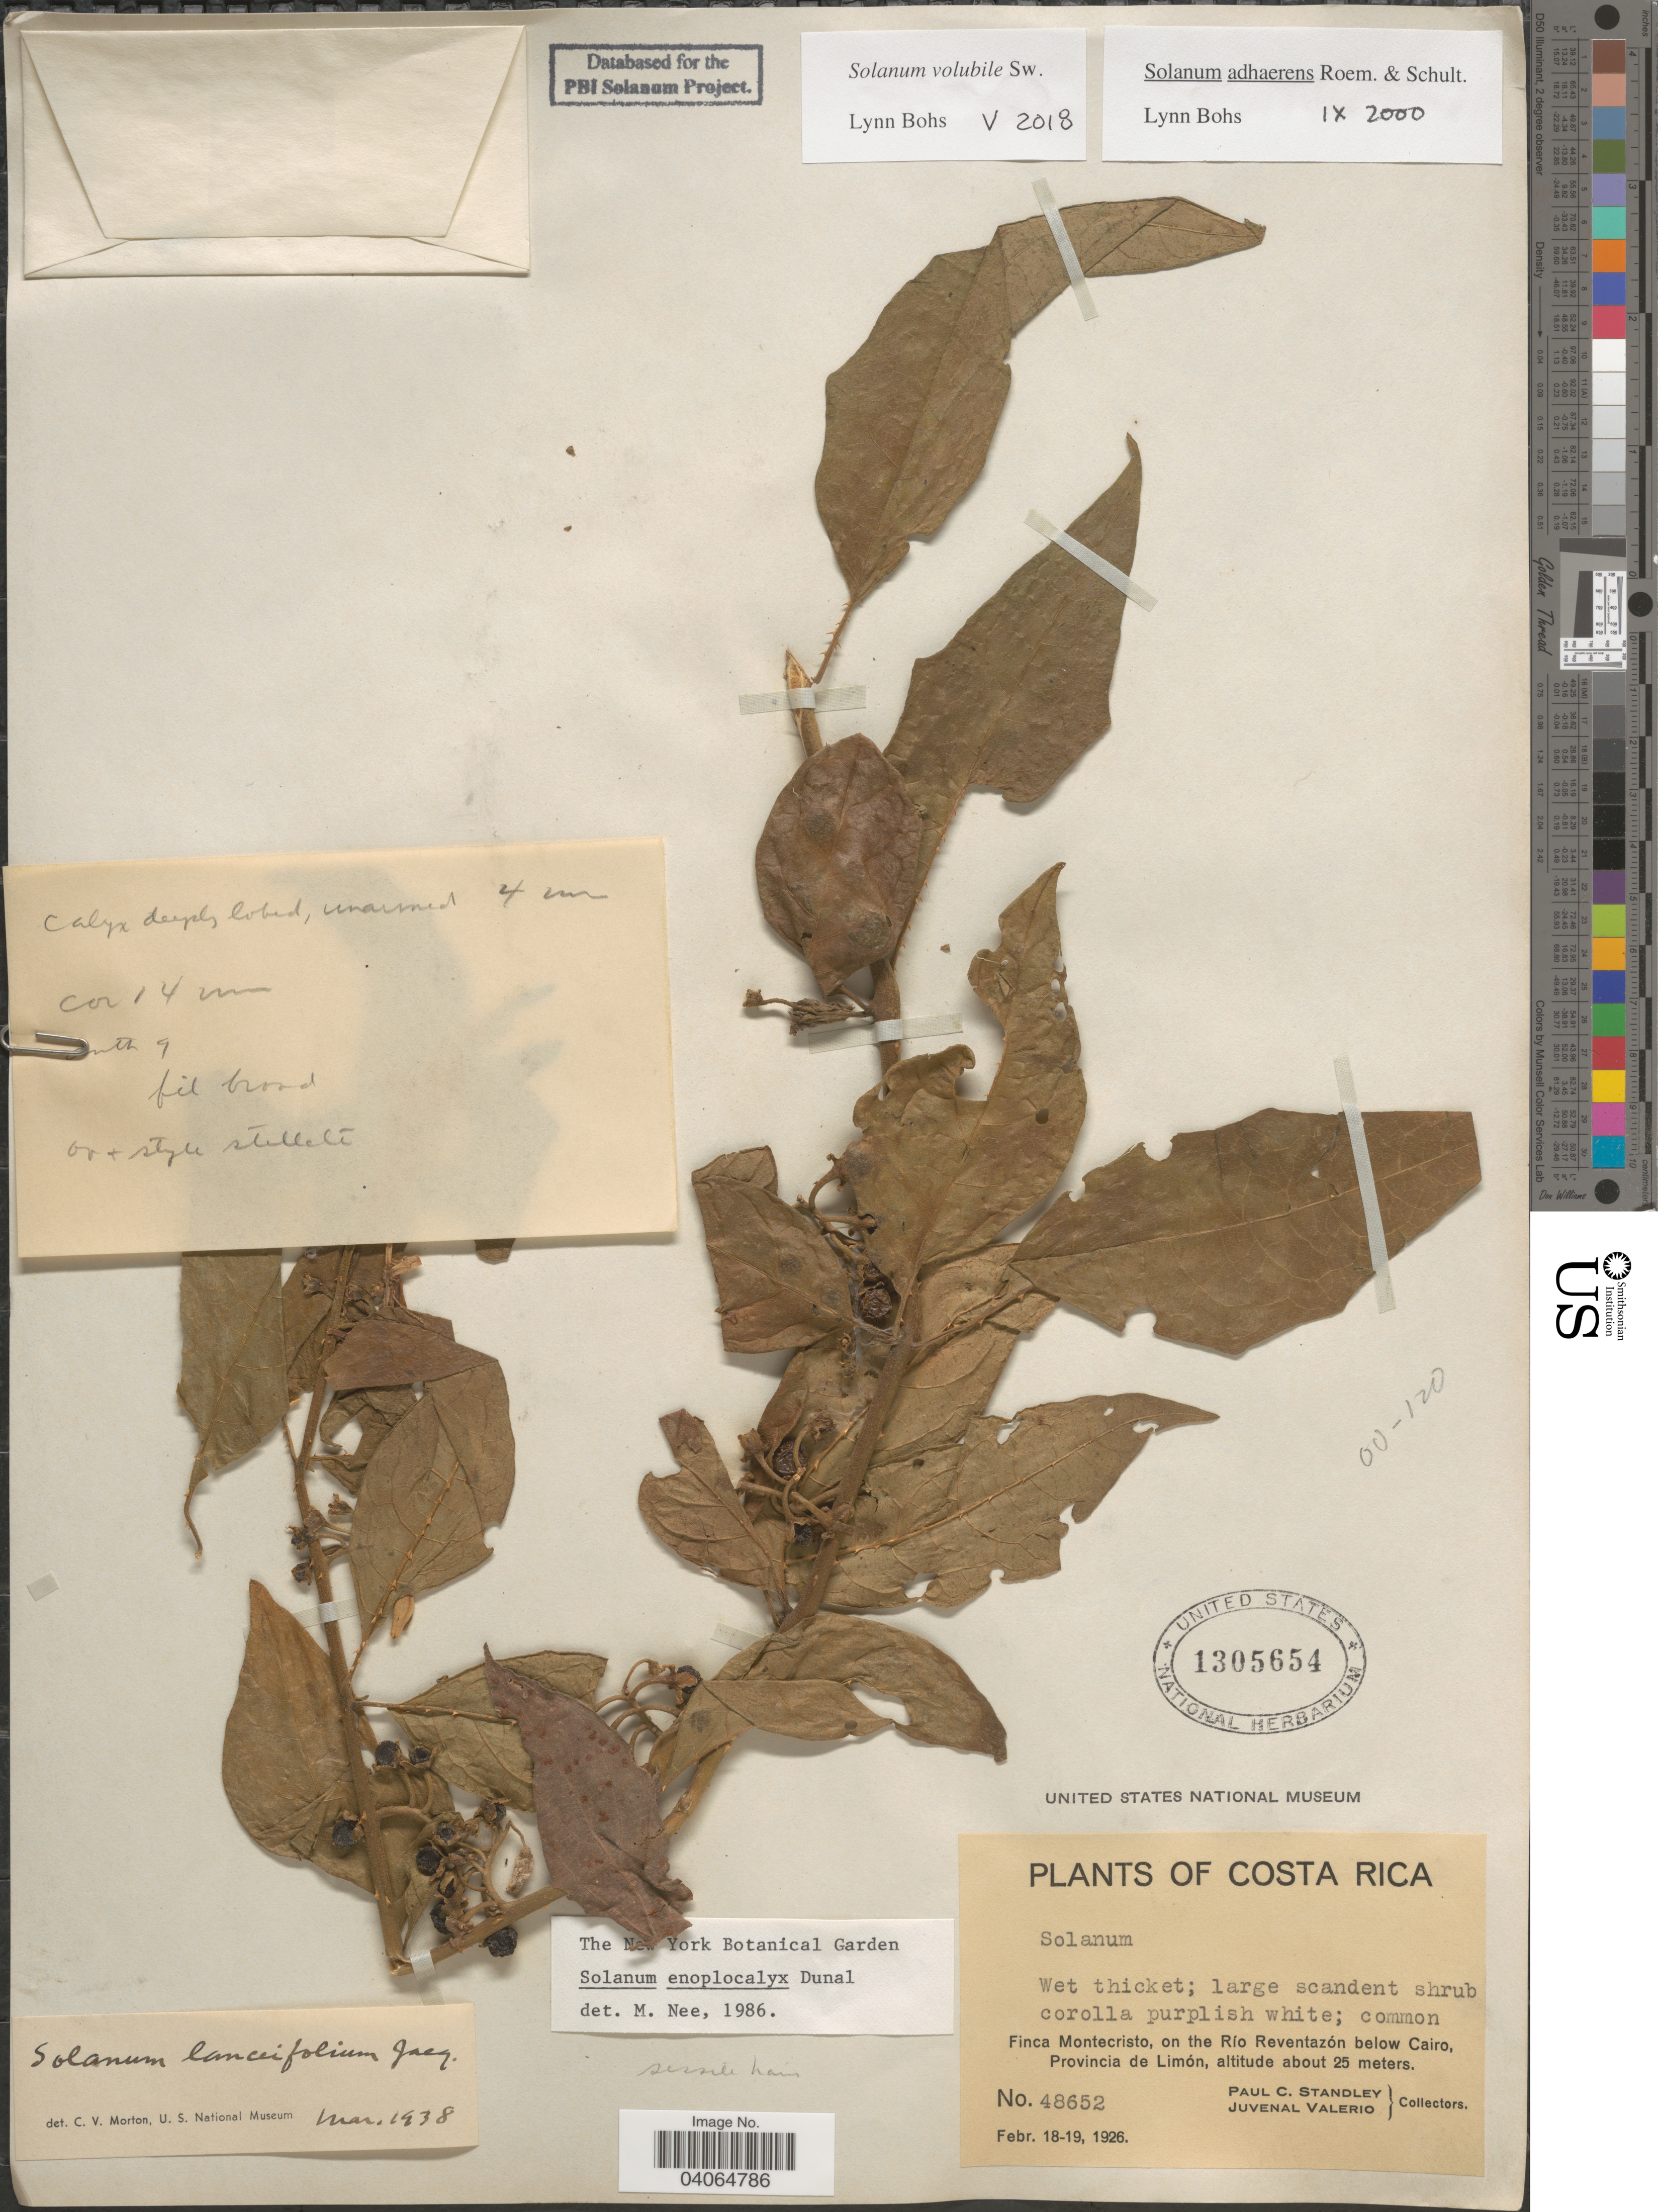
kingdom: Plantae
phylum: Tracheophyta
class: Magnoliopsida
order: Solanales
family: Solanaceae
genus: Solanum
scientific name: Solanum volubile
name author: Sw.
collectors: P. C. Standley & J. Valerio R.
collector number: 48652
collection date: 1926-02-18/1926-02-19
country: Costa Rica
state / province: Limón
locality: Finca Montecristo, on the Río Reventazón below Cairo.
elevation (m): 25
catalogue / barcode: US 1305654